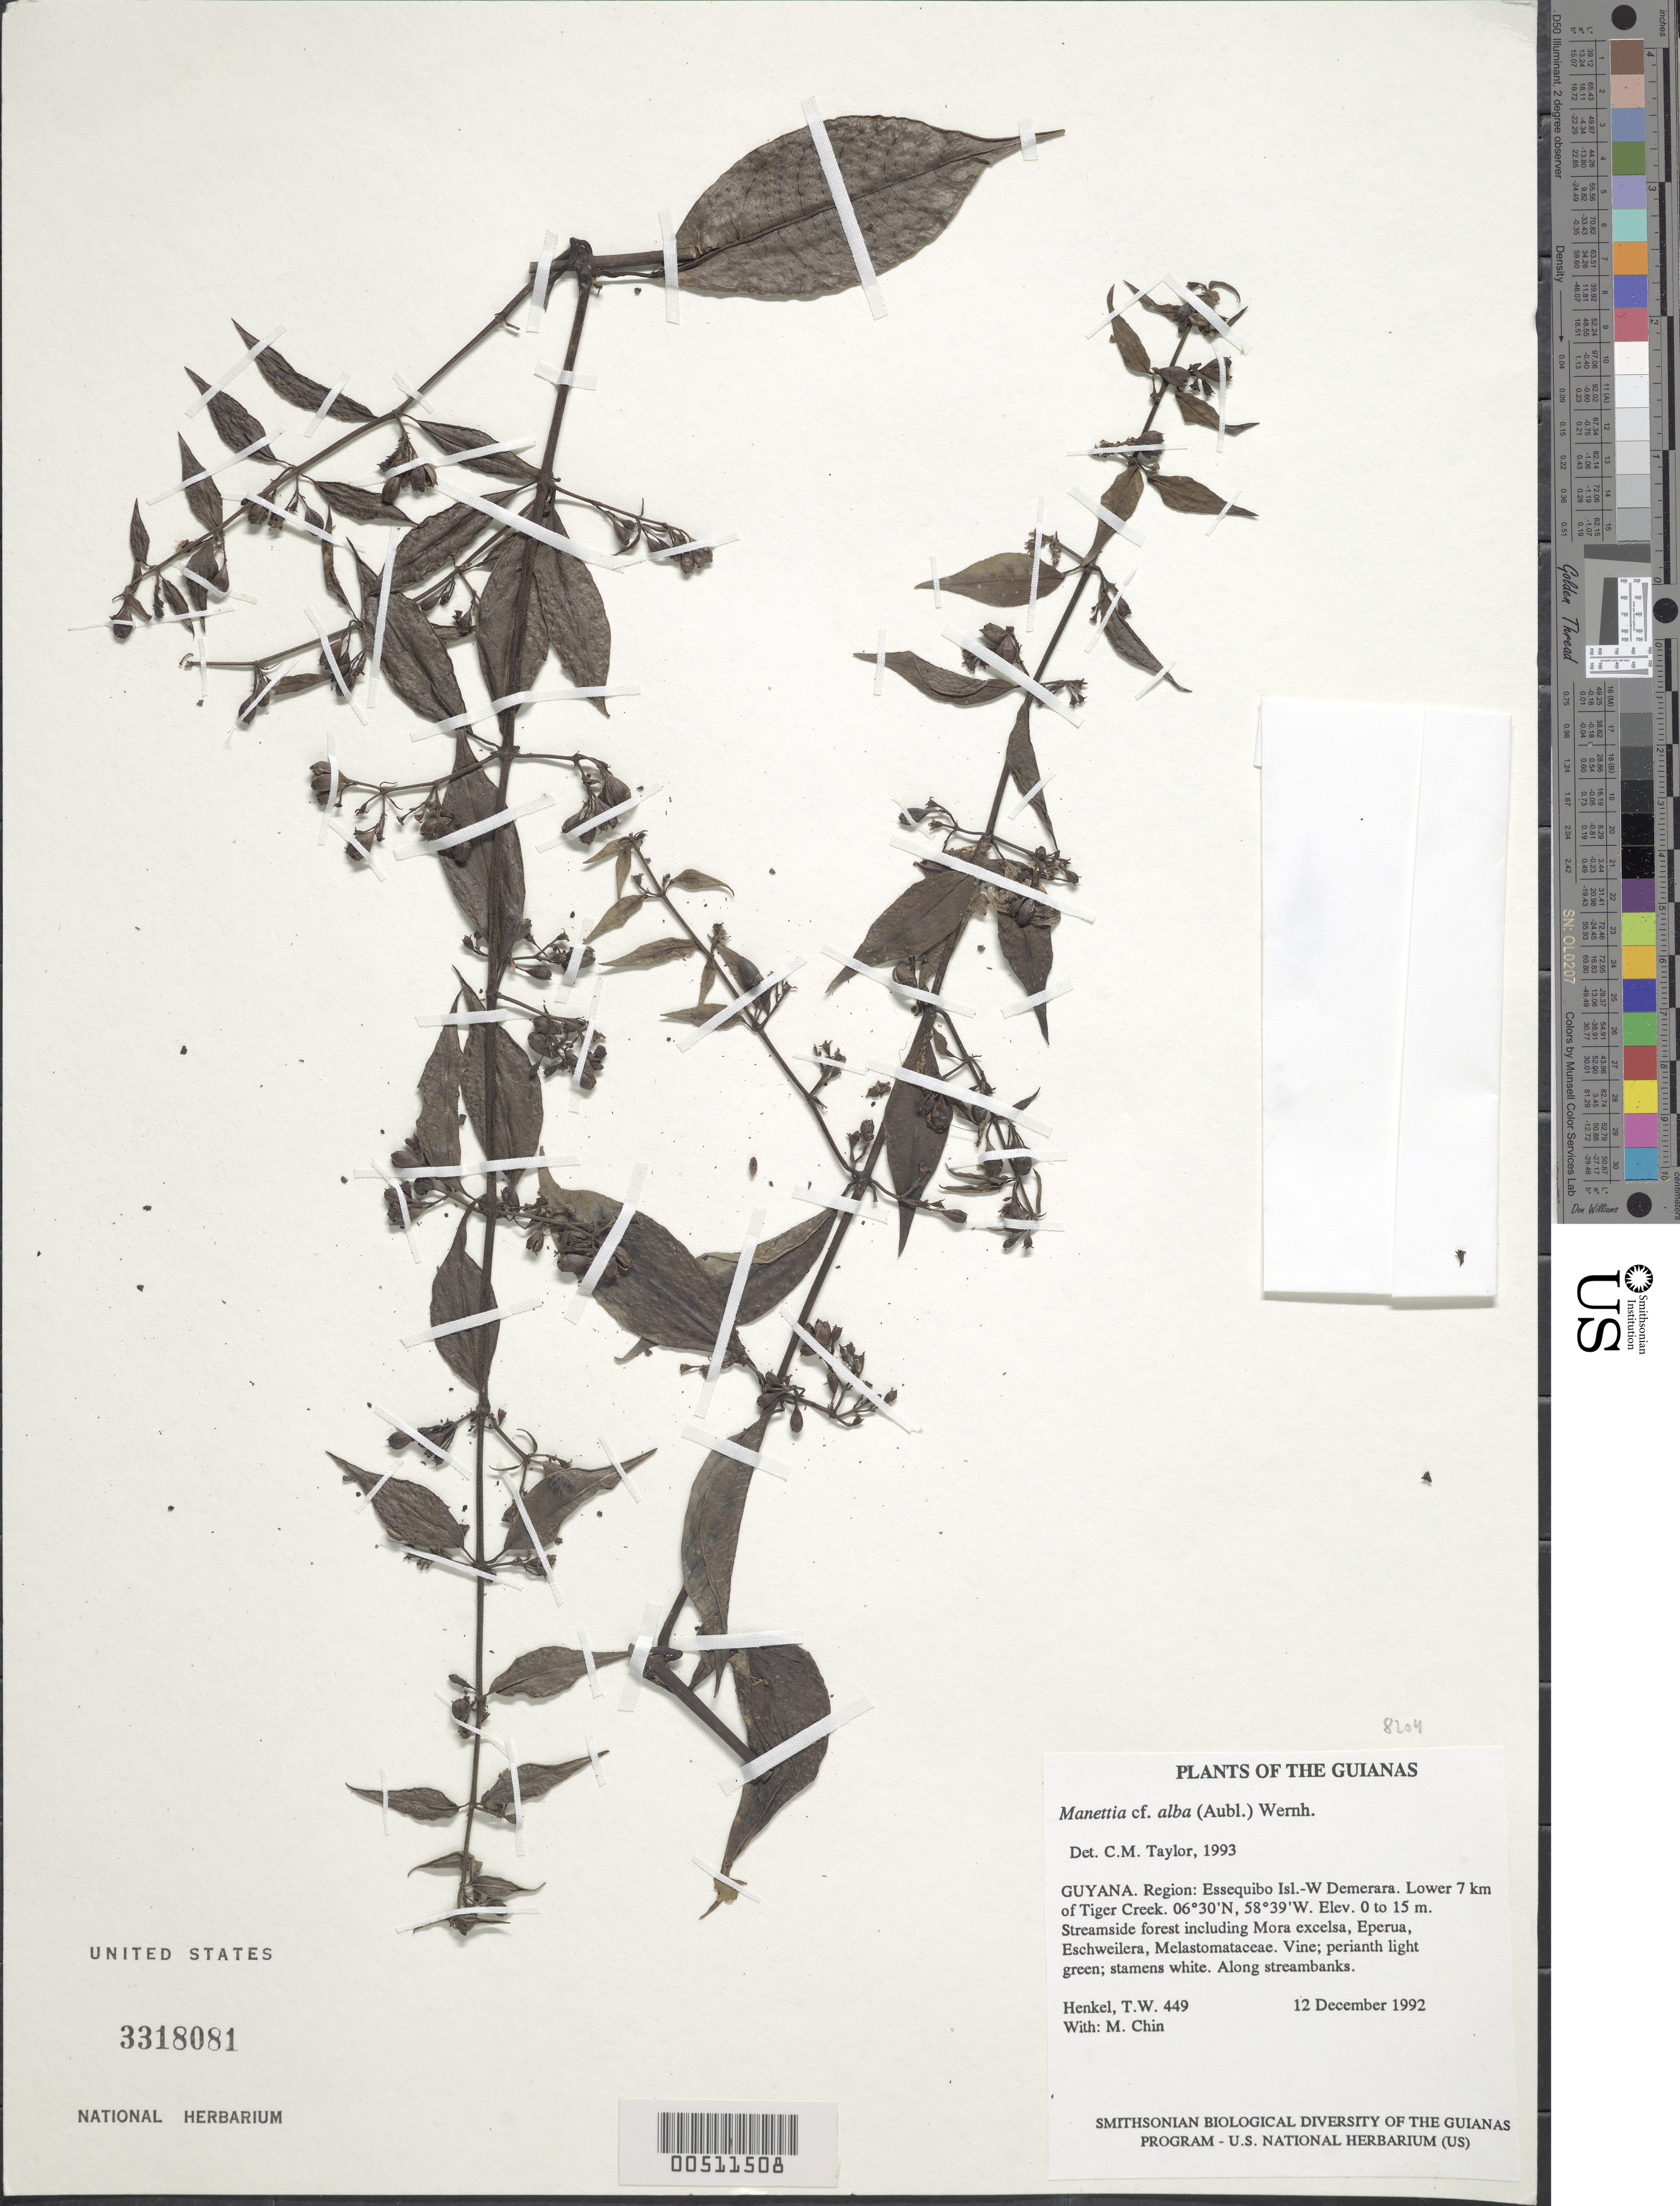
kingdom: Plantae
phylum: Tracheophyta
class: Magnoliopsida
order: Gentianales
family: Rubiaceae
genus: Manettia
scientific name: Manettia alba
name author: (Aubl.) Wernham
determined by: Taylor, Charlotte M.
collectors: T. Henkel & M. Chin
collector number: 449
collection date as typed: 12 December 1992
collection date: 1992-12-12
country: Guyana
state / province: Essequibo Isl-W. Demerara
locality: Lower 7 km of Tiger Creek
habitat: Streamside forest including Mora excelsa, Eperua, Eschweilera, Melastomataceae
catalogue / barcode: US 3318081